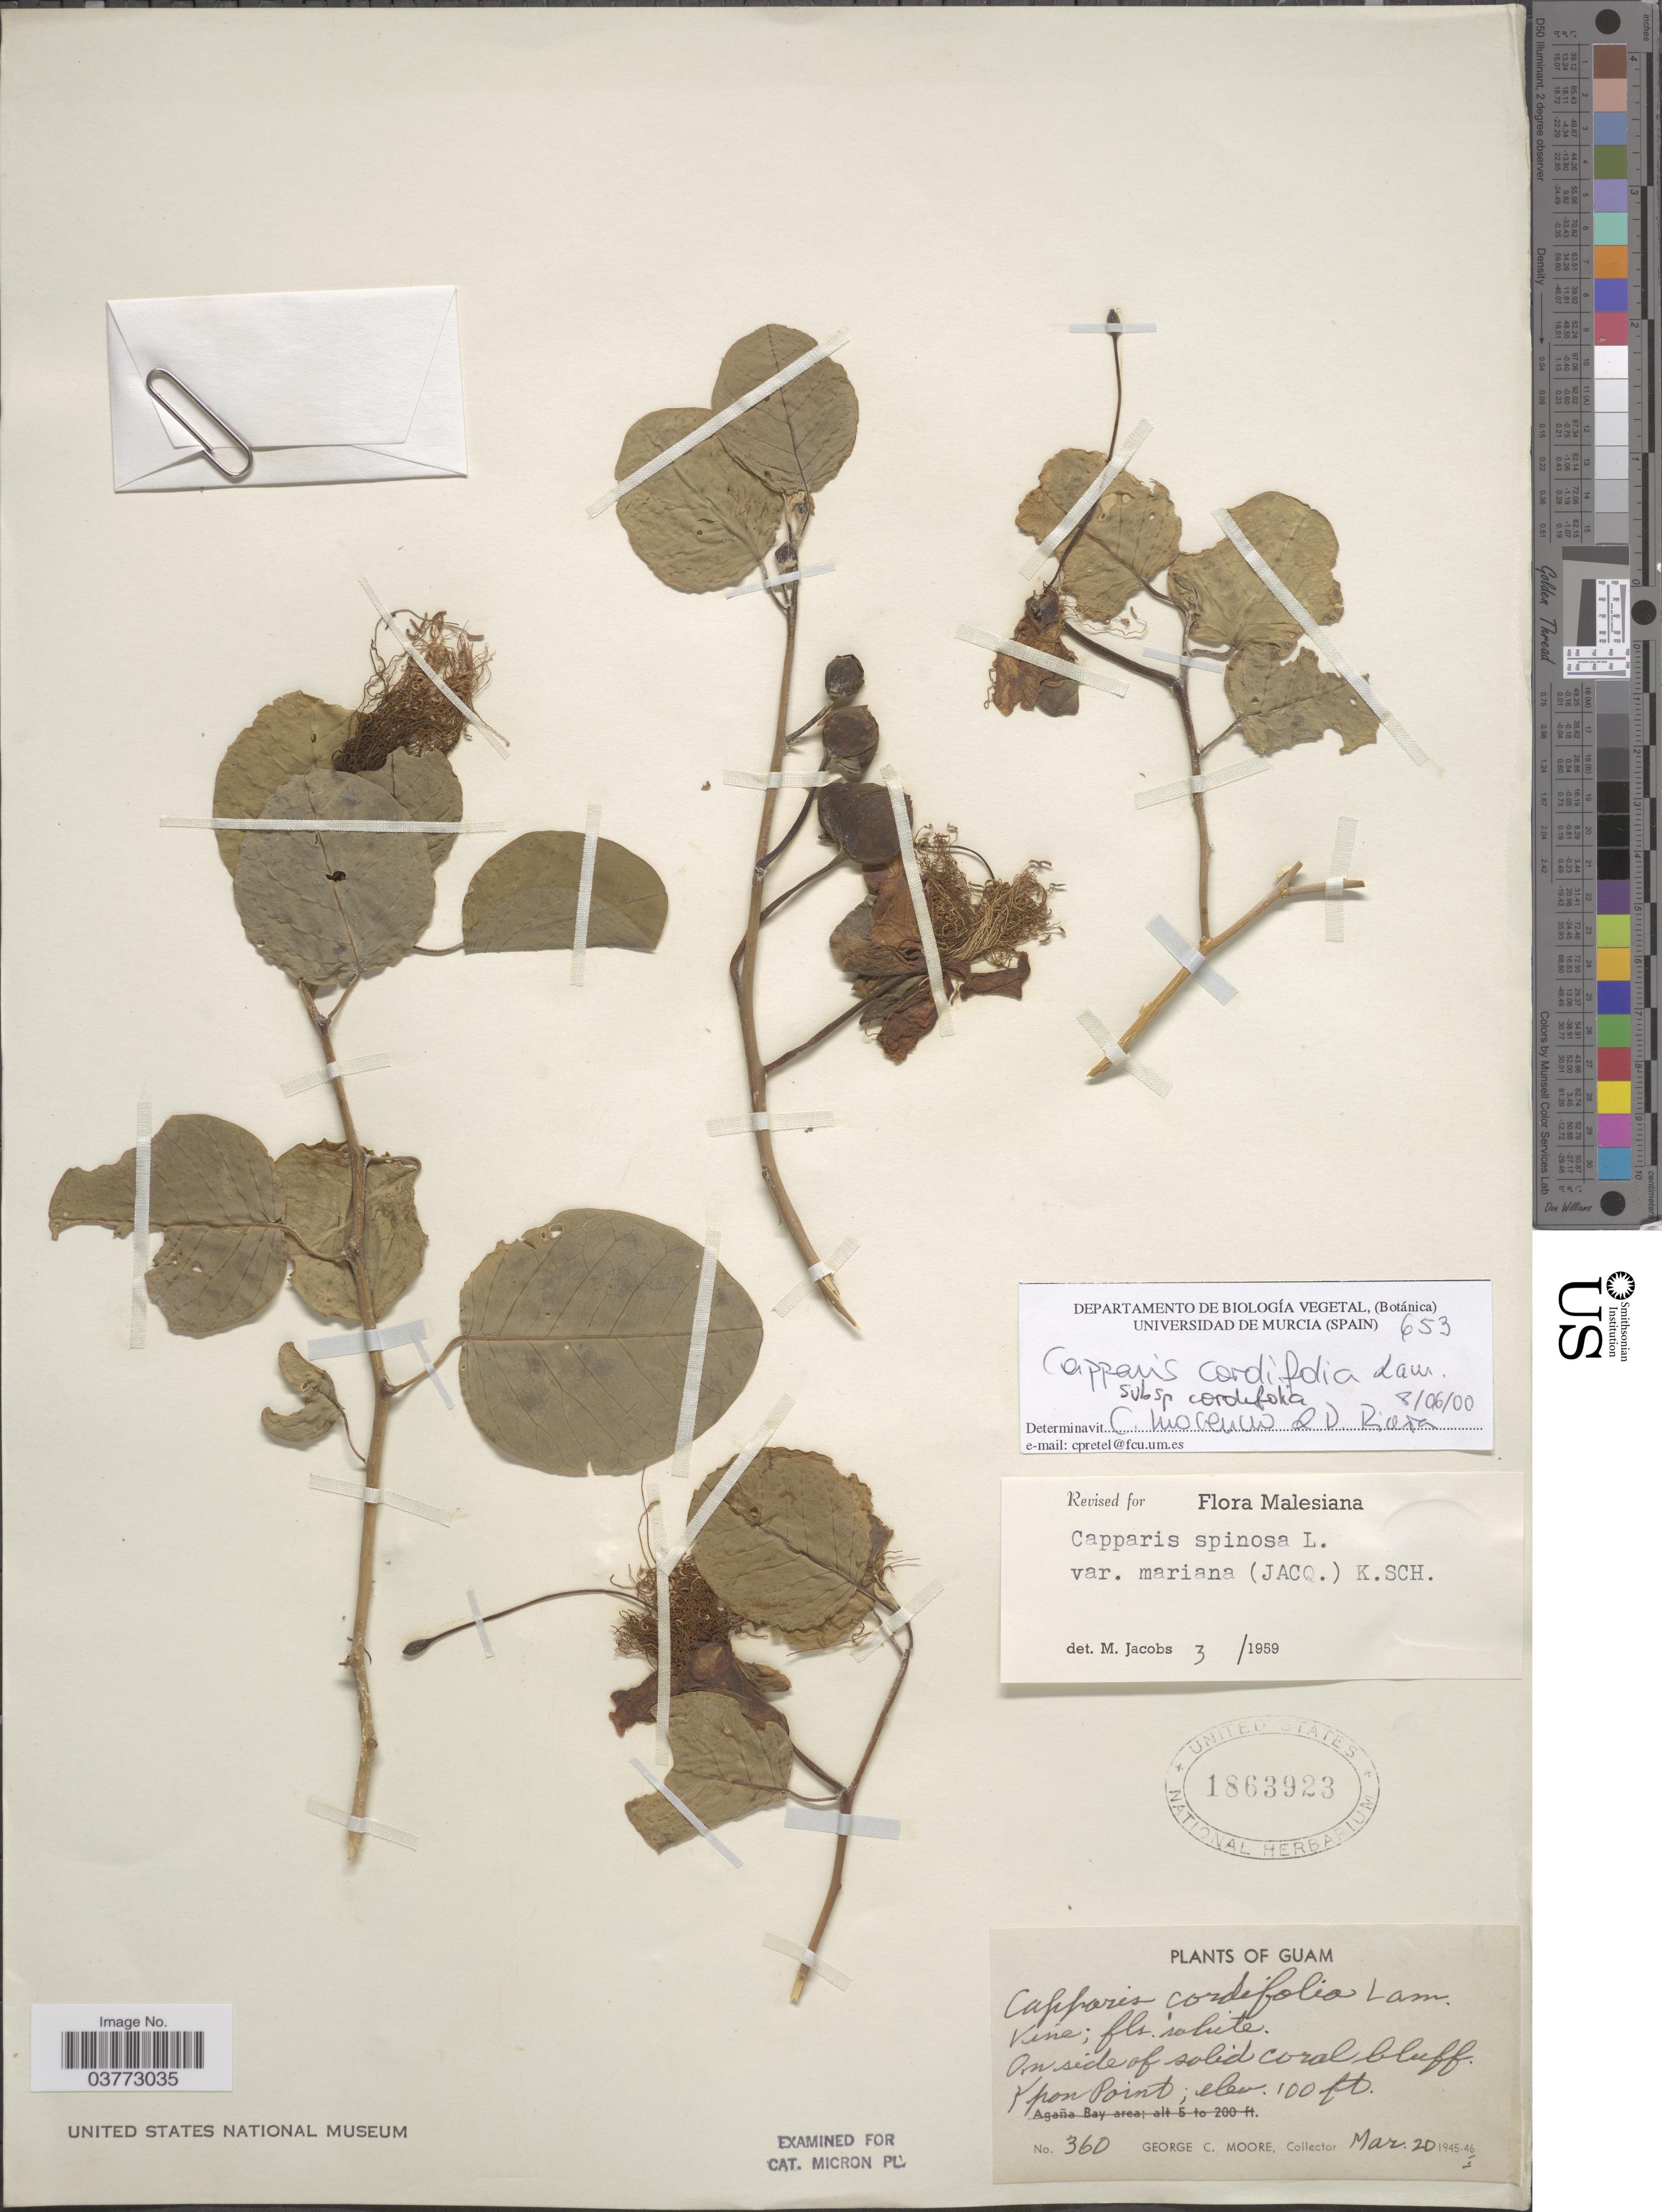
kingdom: Plantae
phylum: Tracheophyta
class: Magnoliopsida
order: Brassicales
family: Capparaceae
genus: Capparis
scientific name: Capparis spinosa subsp. cordifolia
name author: (Lam.) Fici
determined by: Wagner, W. L., (BOT), Smithsonian Institution - National Museum of Natural History (UNITED STATES)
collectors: G. C. Moore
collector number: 360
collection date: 1946-03-20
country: Guam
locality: Ypon [interpreted] Point.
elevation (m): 30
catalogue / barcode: US 1863923